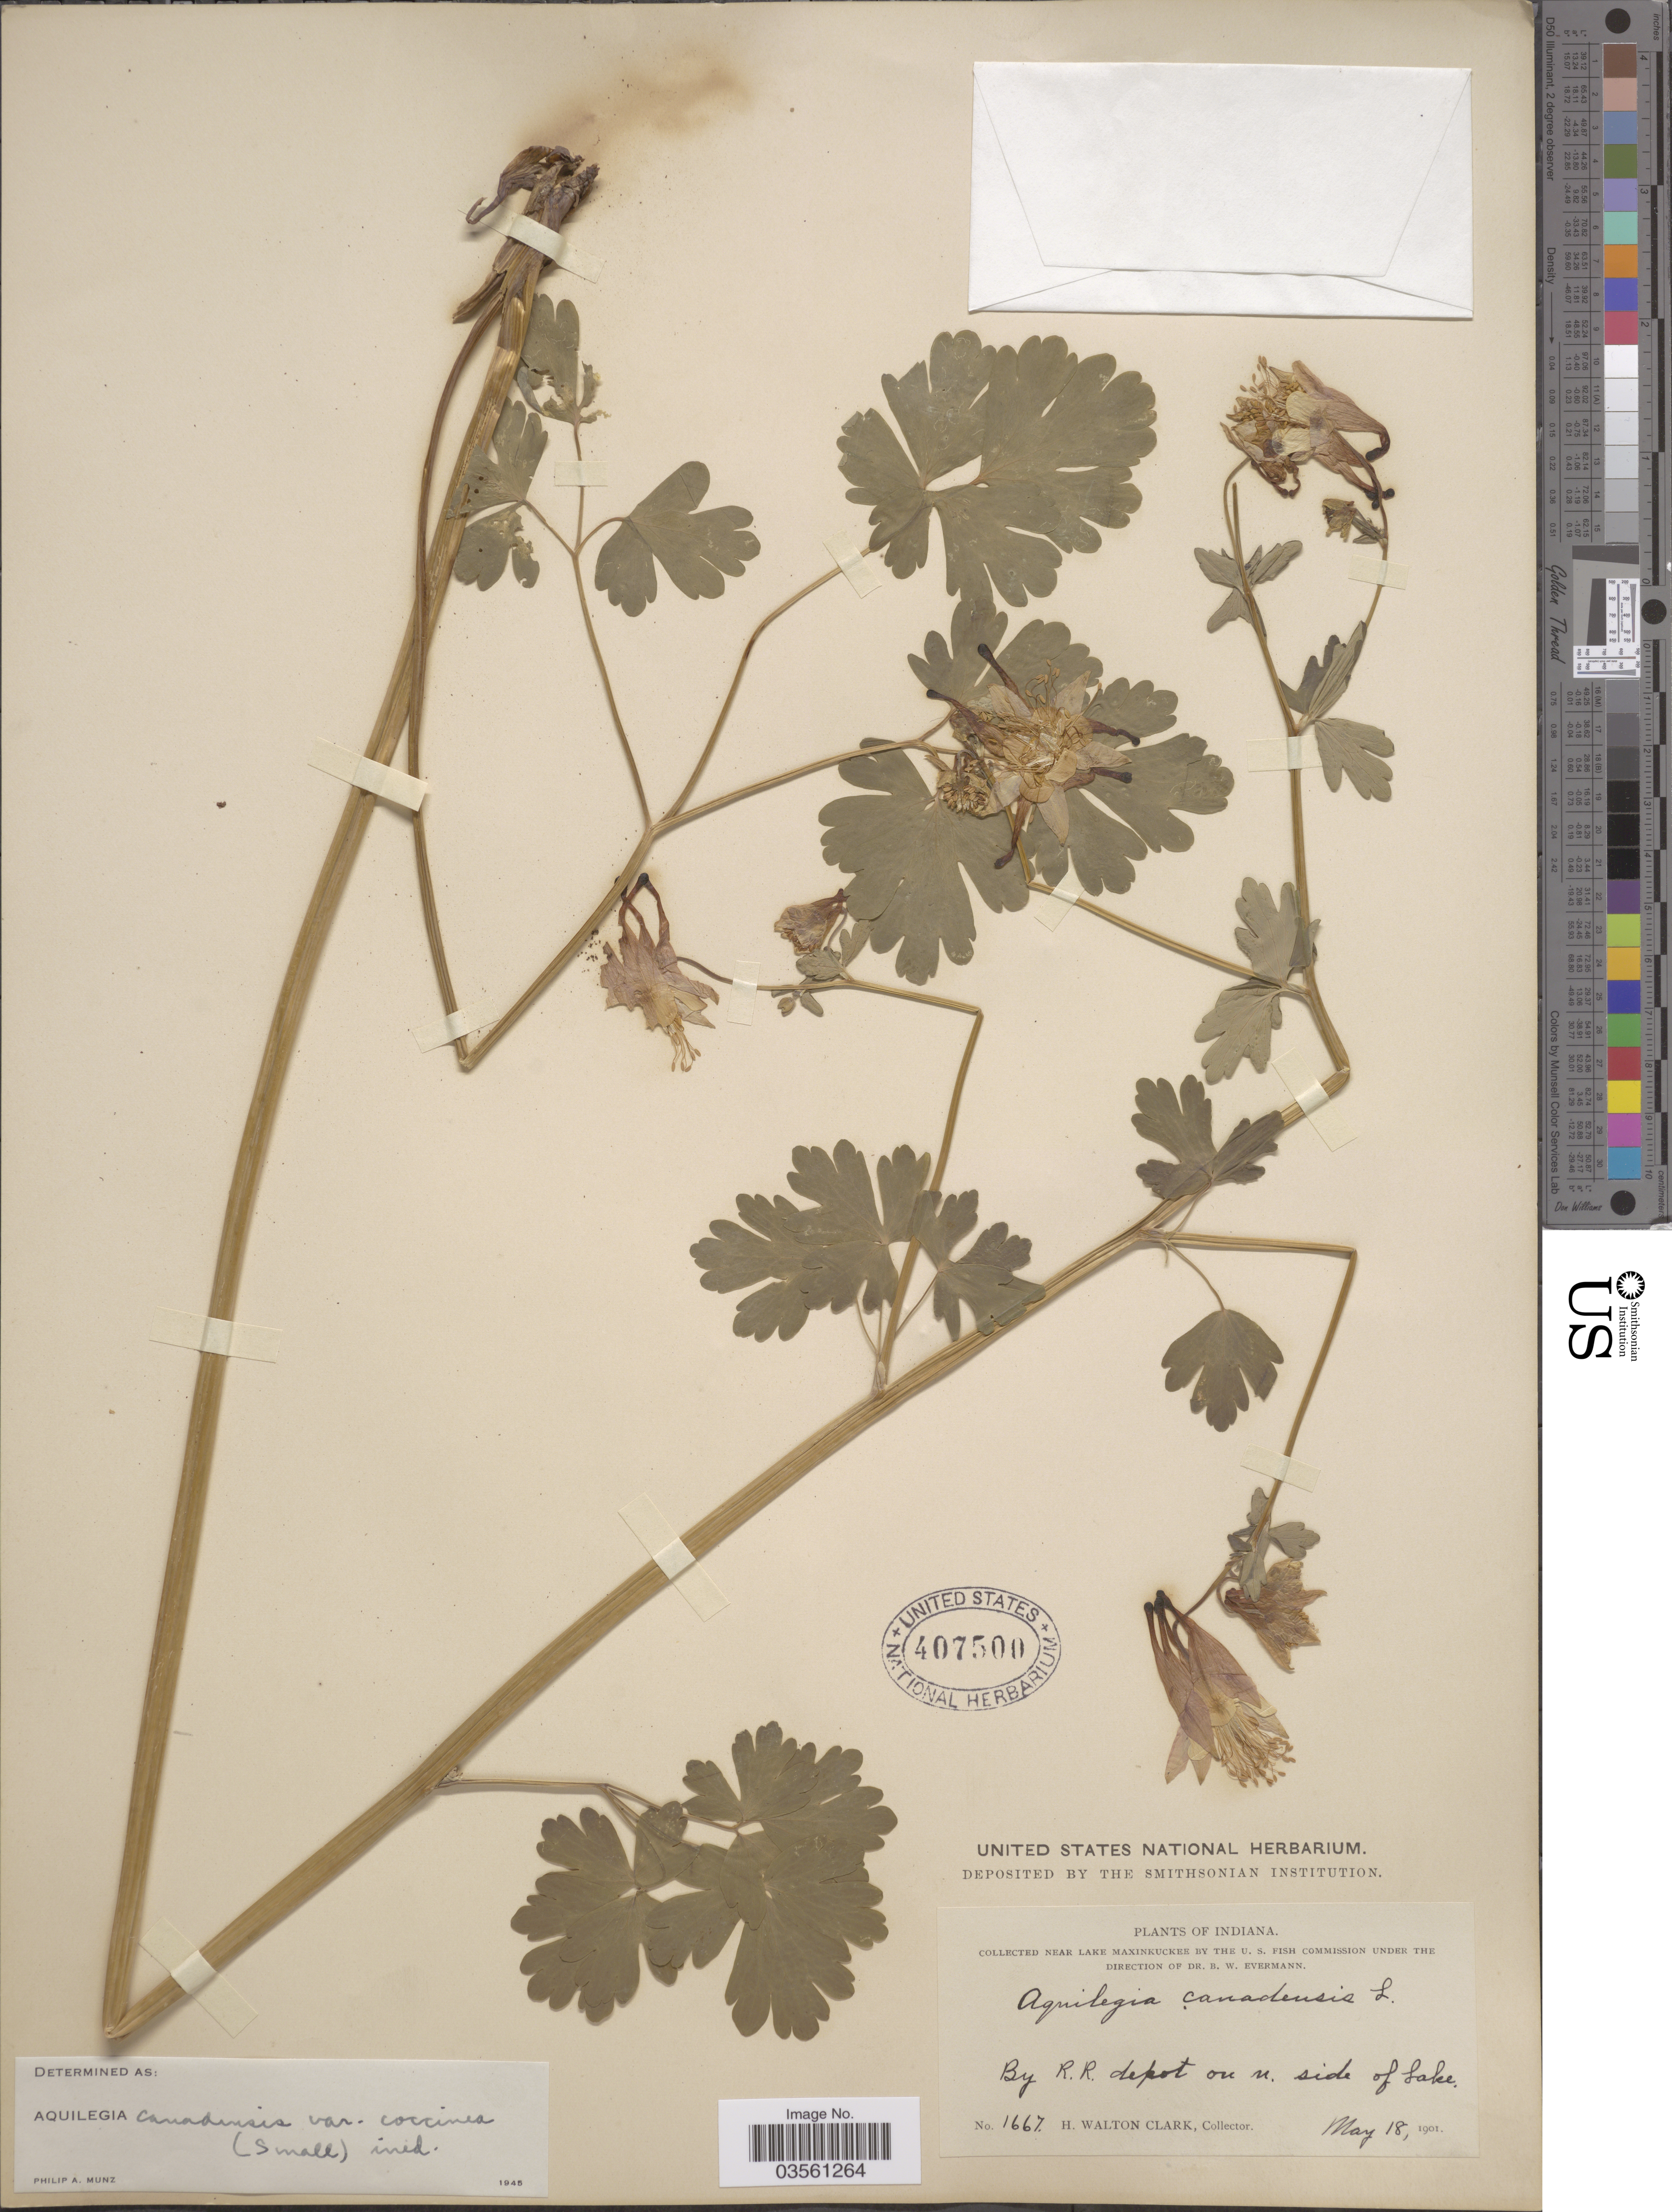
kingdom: Plantae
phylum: Tracheophyta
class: Magnoliopsida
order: Ranunculales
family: Ranunculaceae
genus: Aquilegia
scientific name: Aquilegia canadensis var. coccinea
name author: (Small) Munz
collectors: H. W. Clark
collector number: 1667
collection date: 1901-05-18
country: United States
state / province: Indiana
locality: Near Lake Maxinkuckee. By R. R. depot on n. side of Lake.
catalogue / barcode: US 407500